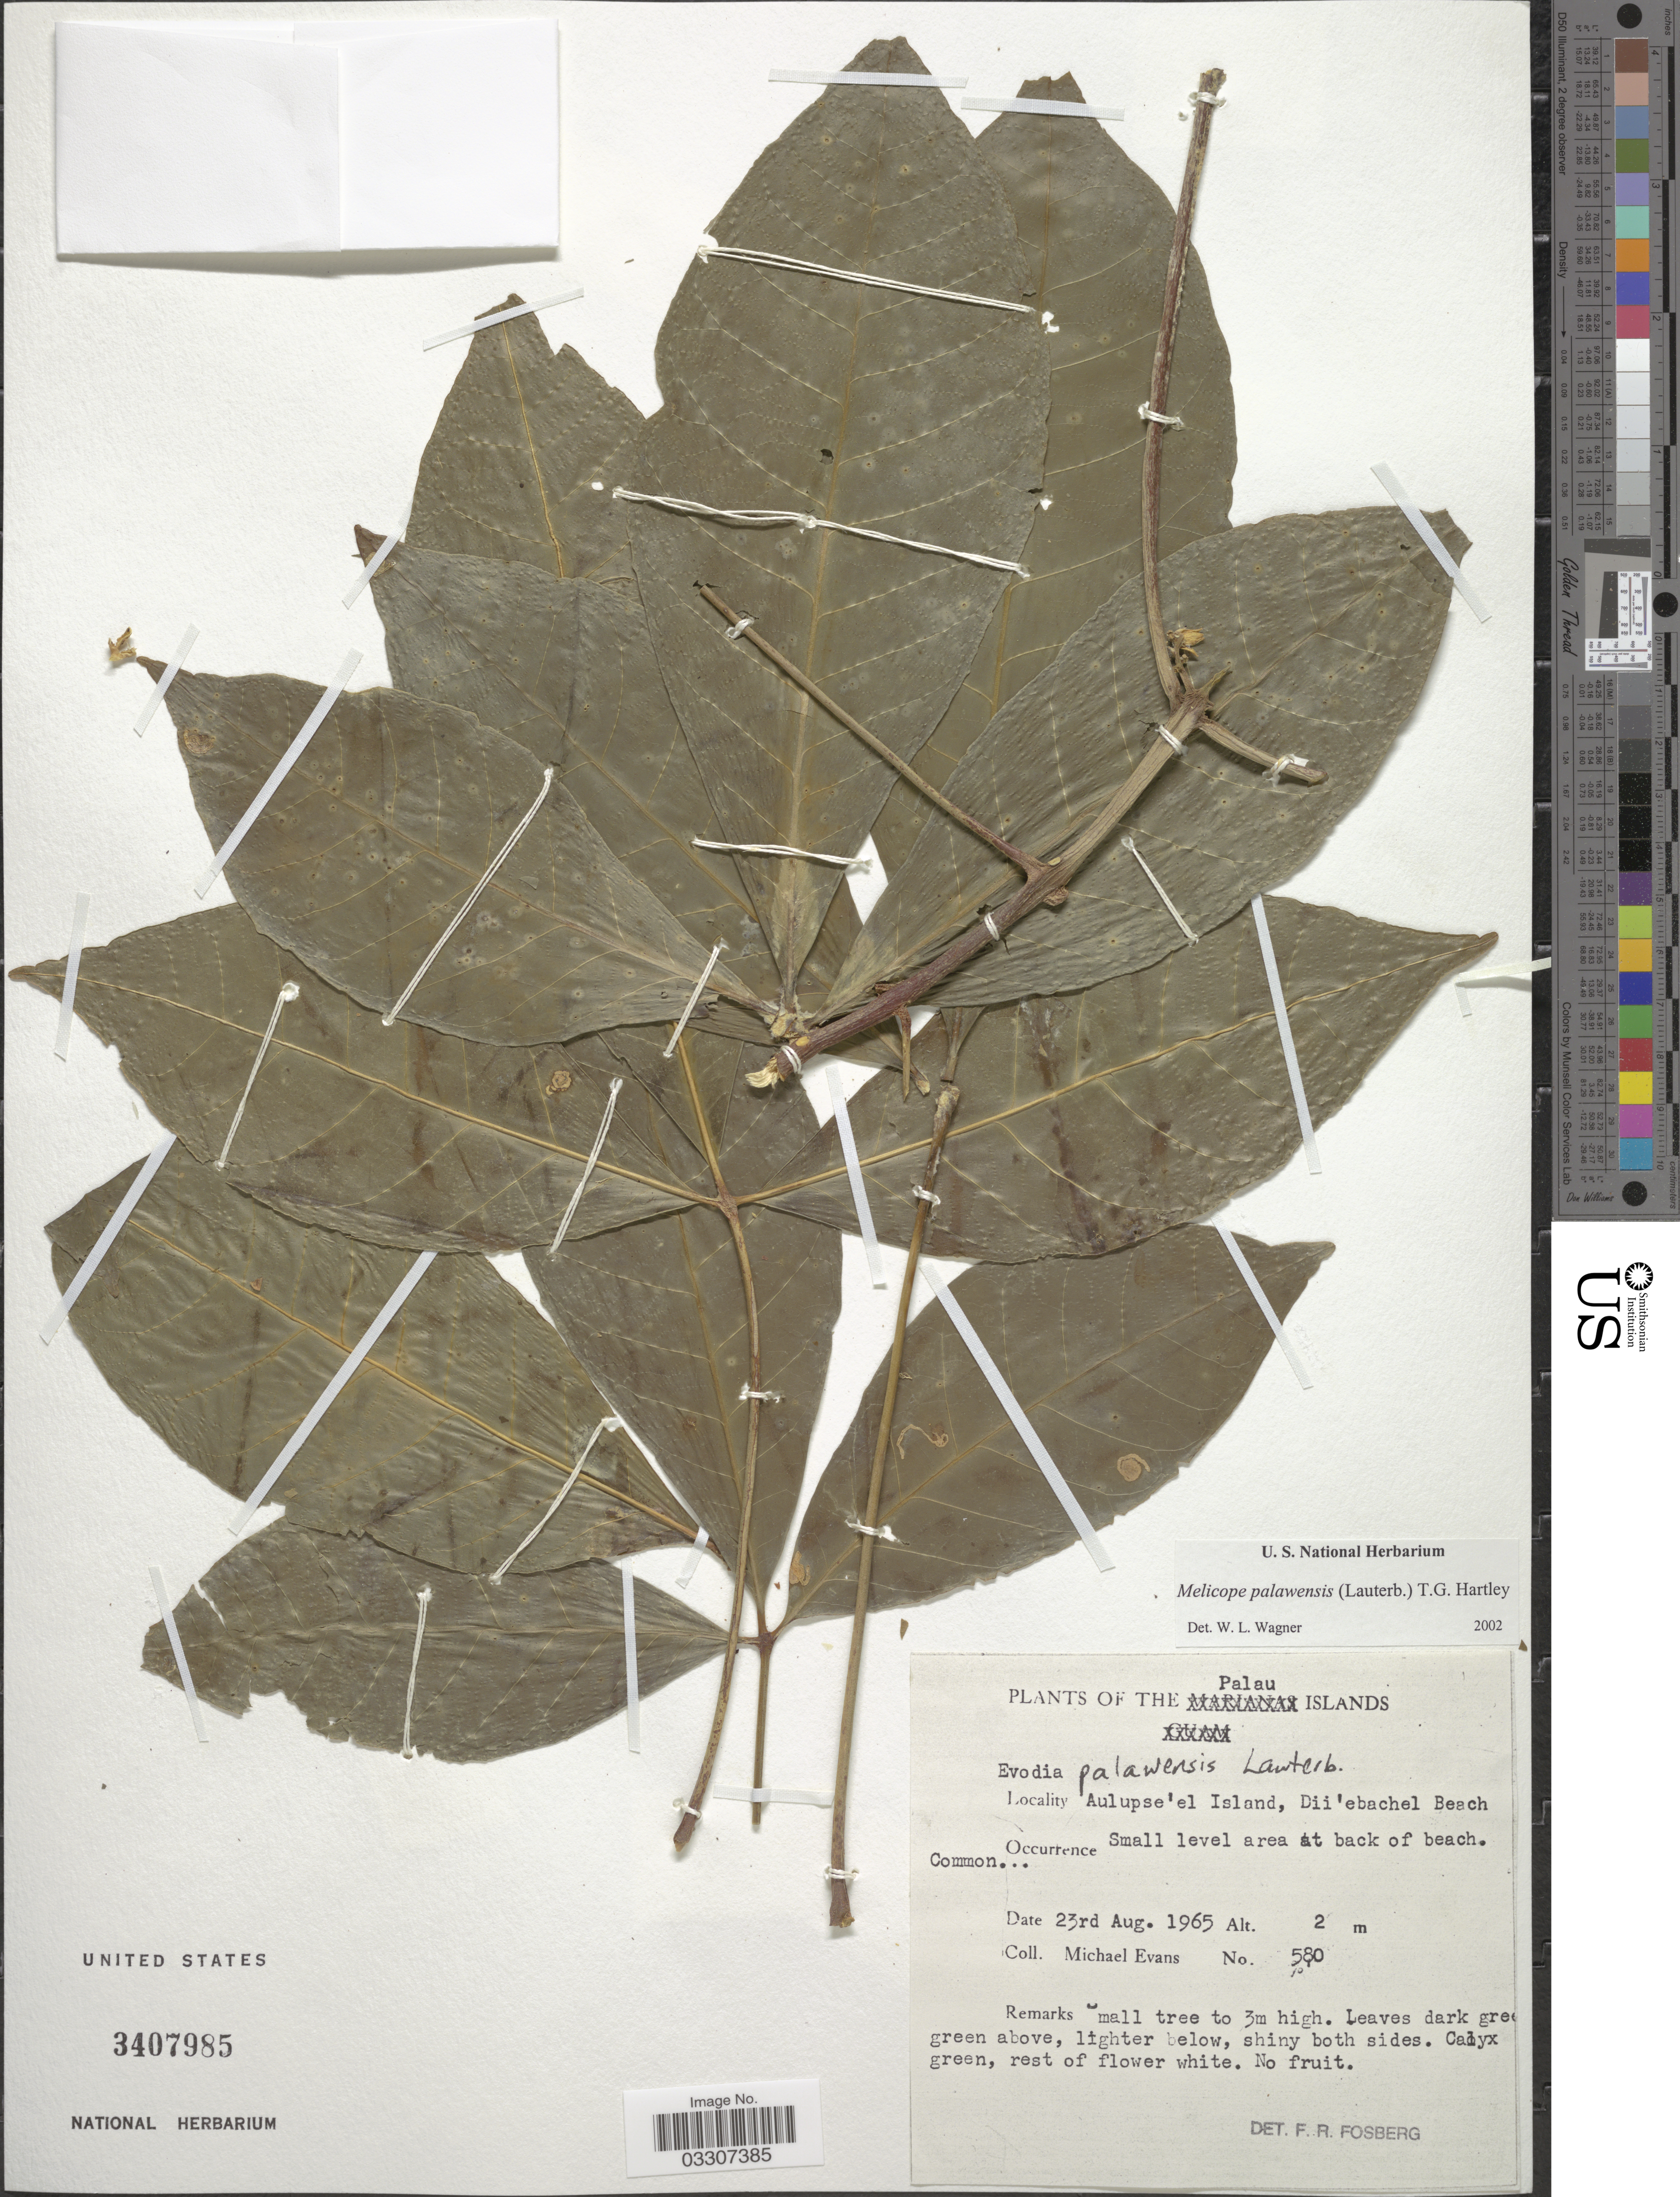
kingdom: Plantae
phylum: Tracheophyta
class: Magnoliopsida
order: Sapindales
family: Rutaceae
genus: Melicope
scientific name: Melicope palawensis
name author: (Lauterb.) T.G. Hartley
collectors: M. Evans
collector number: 580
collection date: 1965-08-23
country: Palau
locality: The Palau Islands. Aulupse'el Island, Dii'ebachel Beach. Small level area at back of beach.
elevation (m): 2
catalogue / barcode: US 3407985